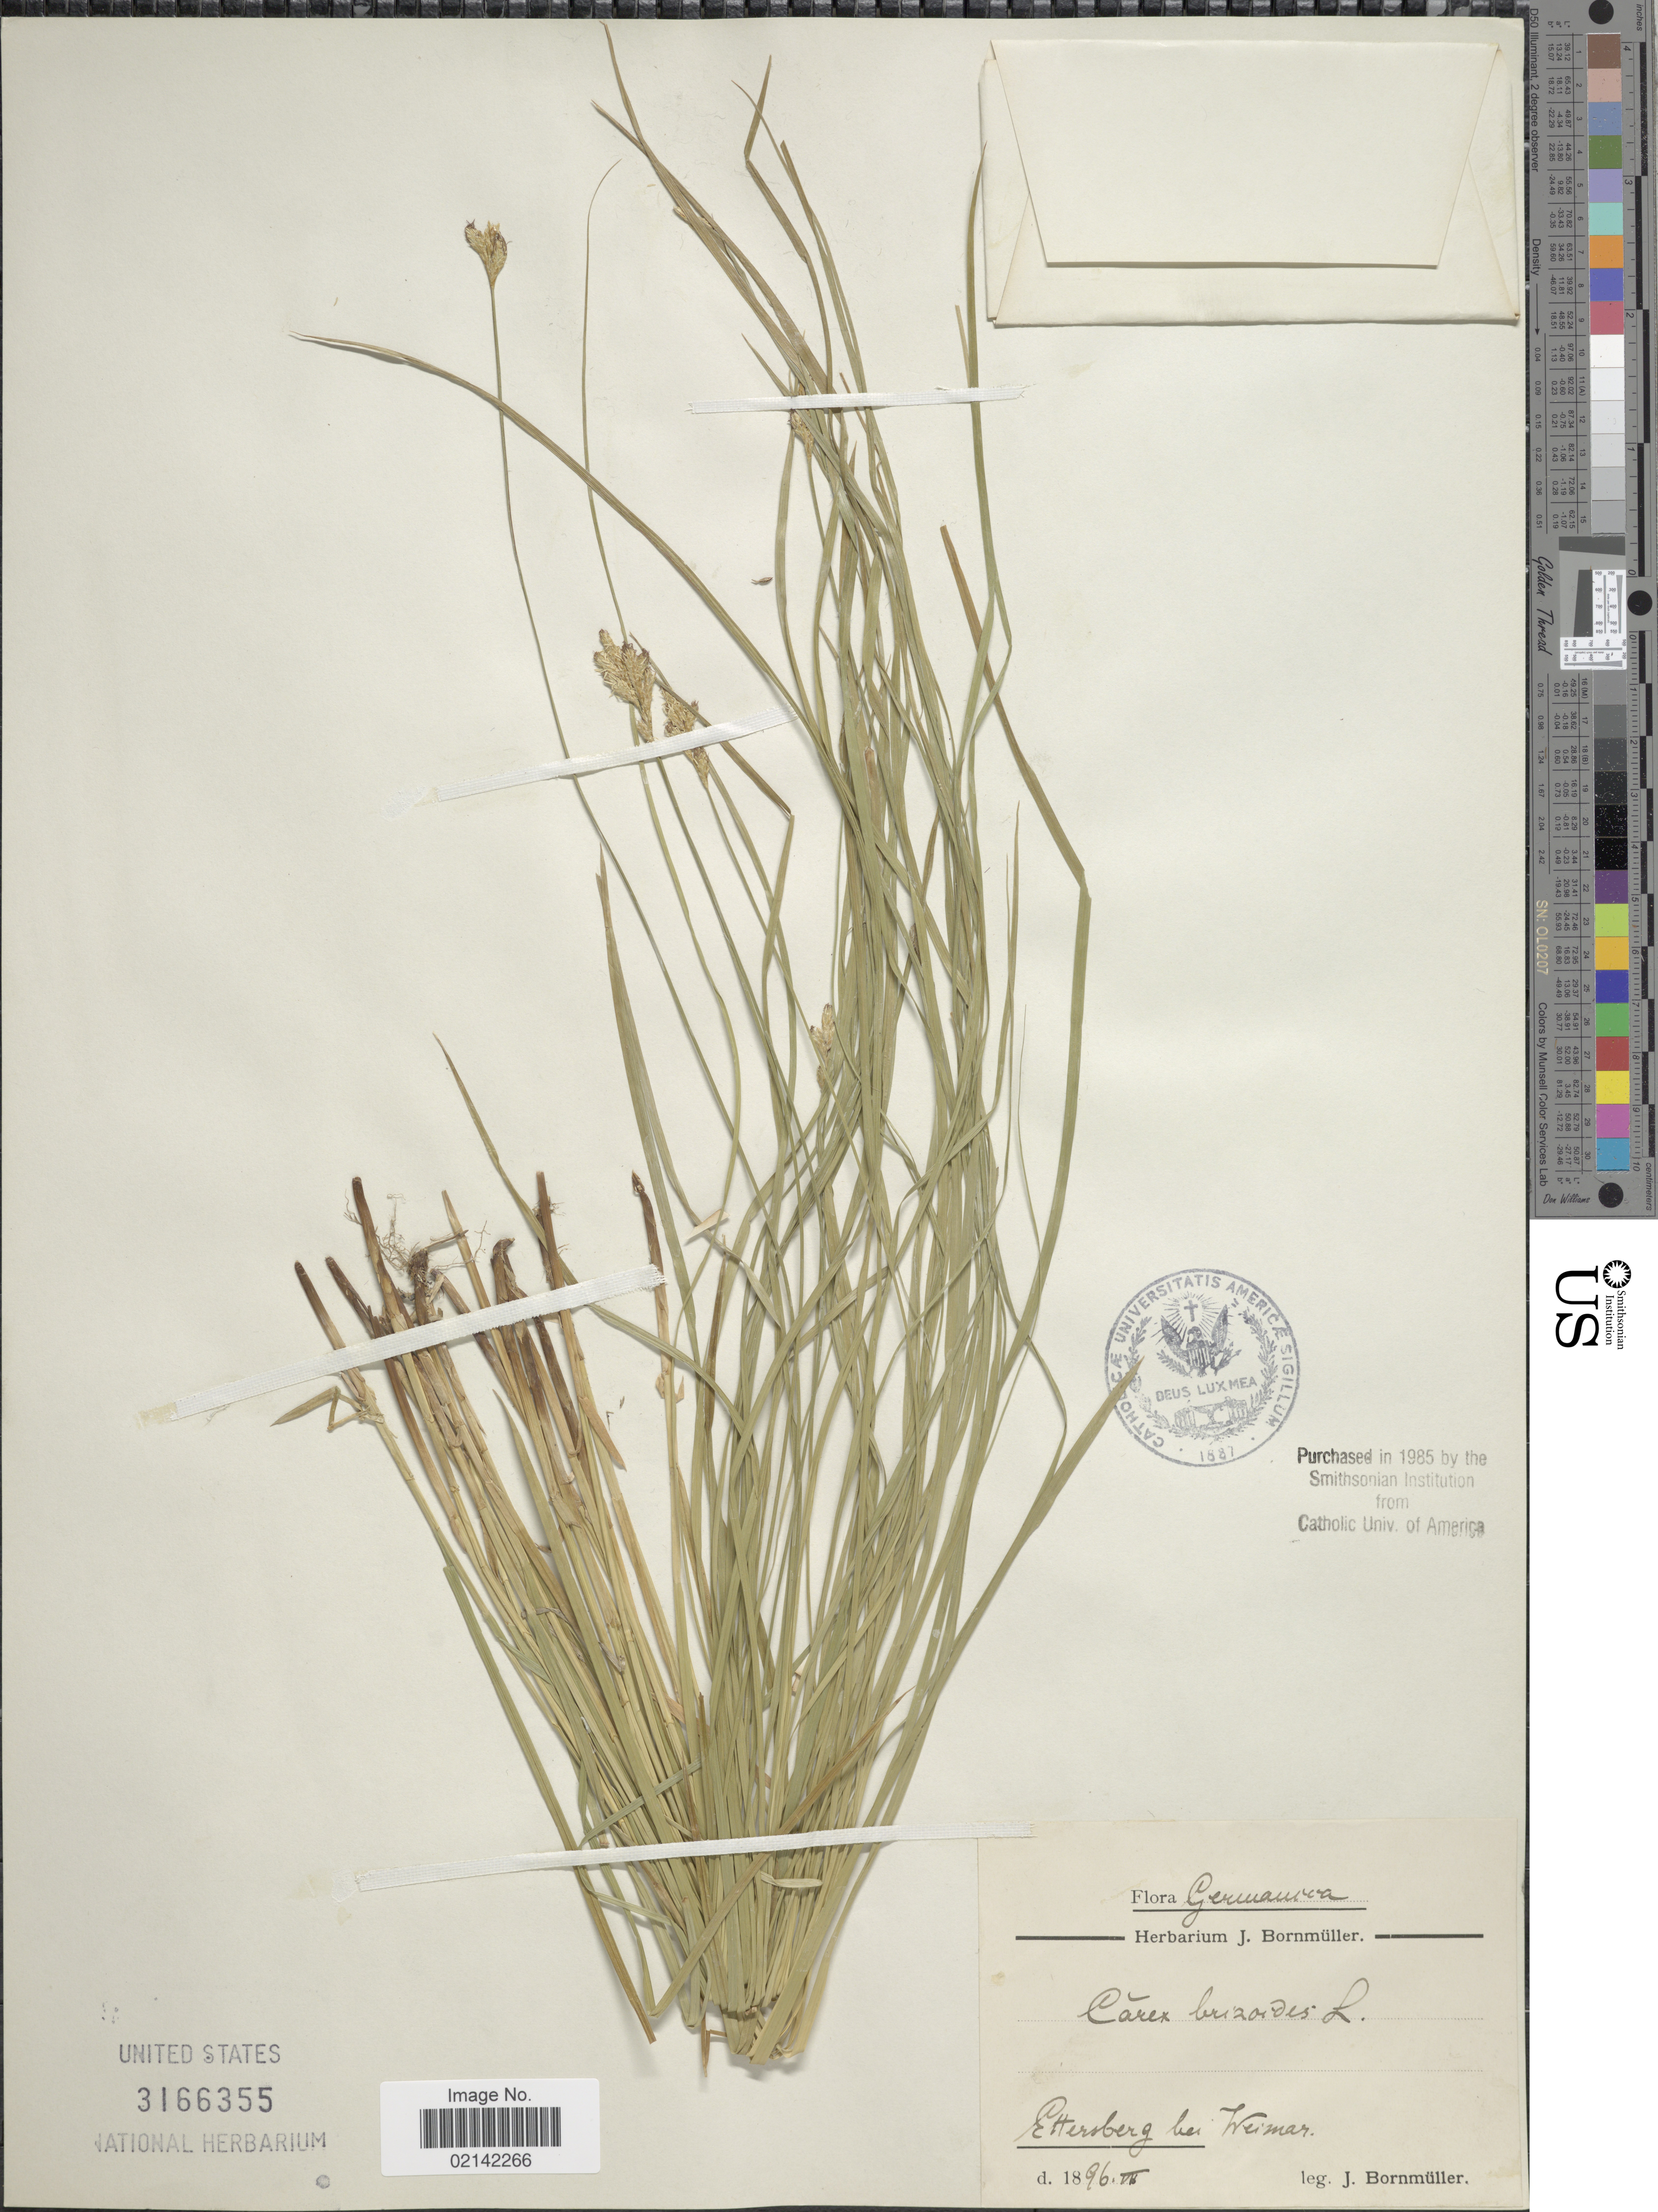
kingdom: Plantae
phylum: Tracheophyta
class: Liliopsida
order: Poales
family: Cyperaceae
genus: Carex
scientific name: Carex brizoides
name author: L.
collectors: J. Bornmüller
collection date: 1896-07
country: Germany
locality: Ettersberg bei Weimar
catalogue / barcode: US 3166355